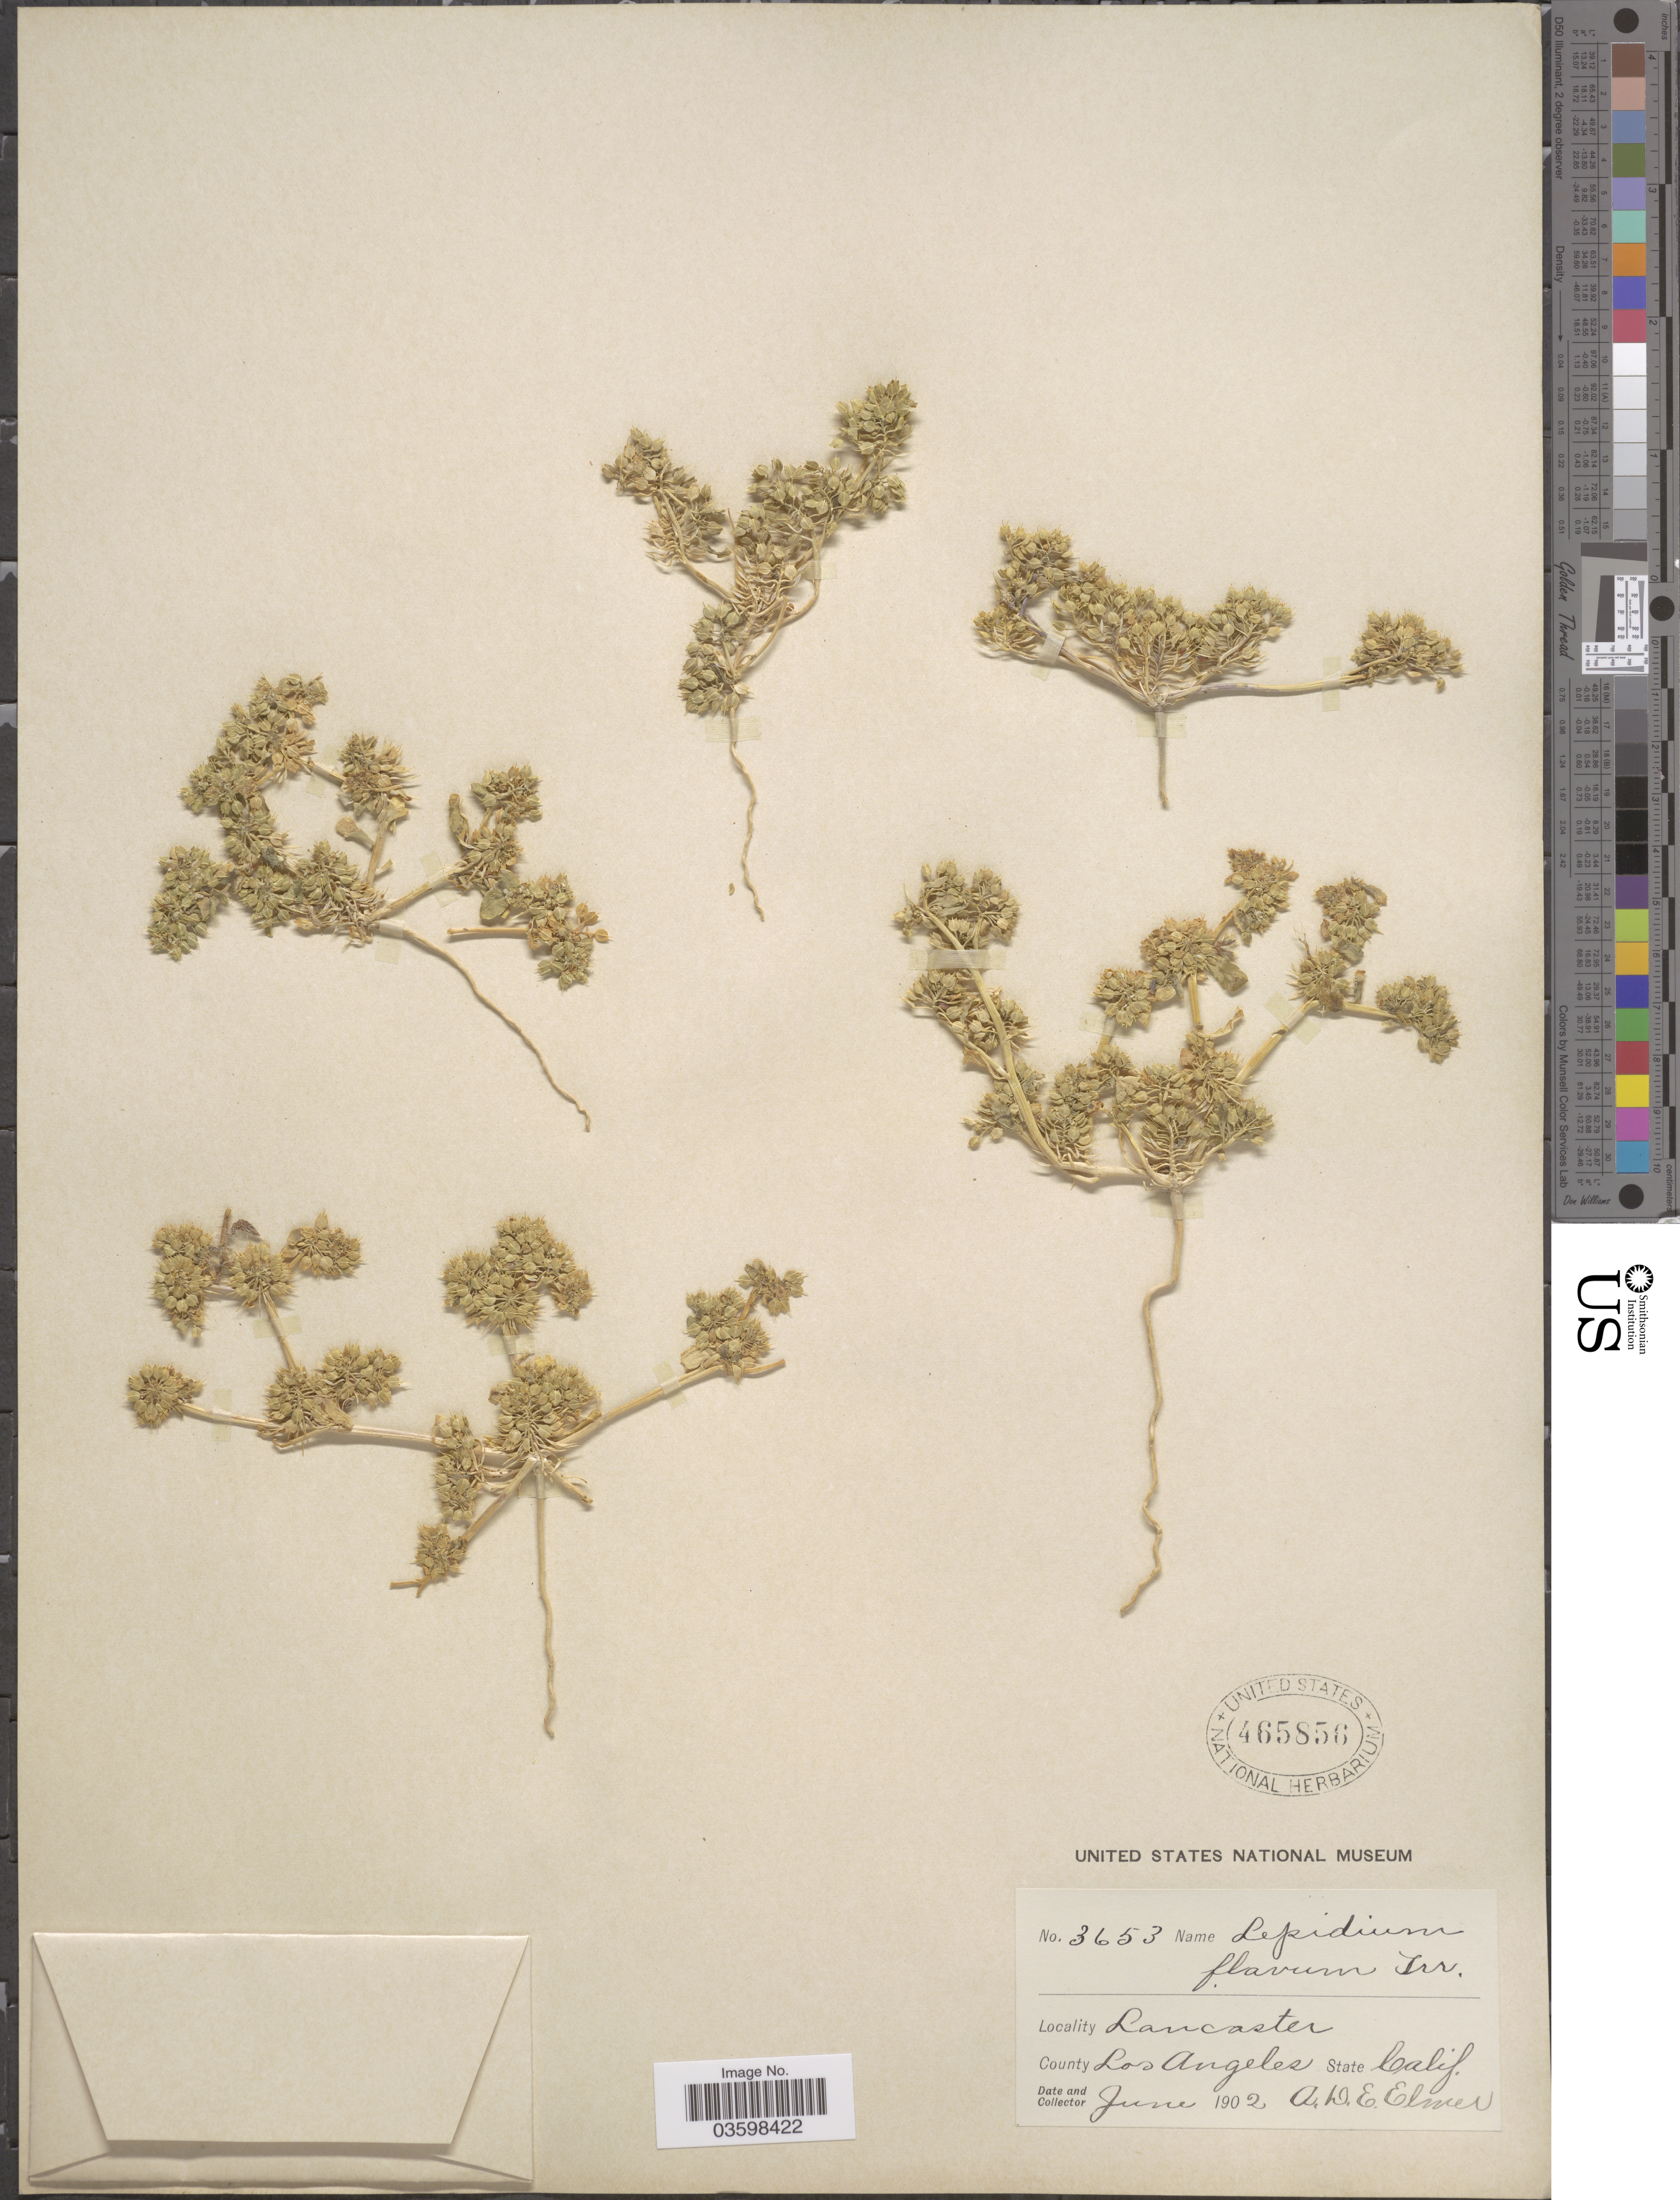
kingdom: Plantae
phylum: Tracheophyta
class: Magnoliopsida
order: Brassicales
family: Brassicaceae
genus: Lepidium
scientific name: Lepidium flavum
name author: Torr.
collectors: A. D. E. Elmer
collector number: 3653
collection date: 1902-06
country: United States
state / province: California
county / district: Los Angeles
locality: Lancaster, County Los Angeles.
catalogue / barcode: US 465856